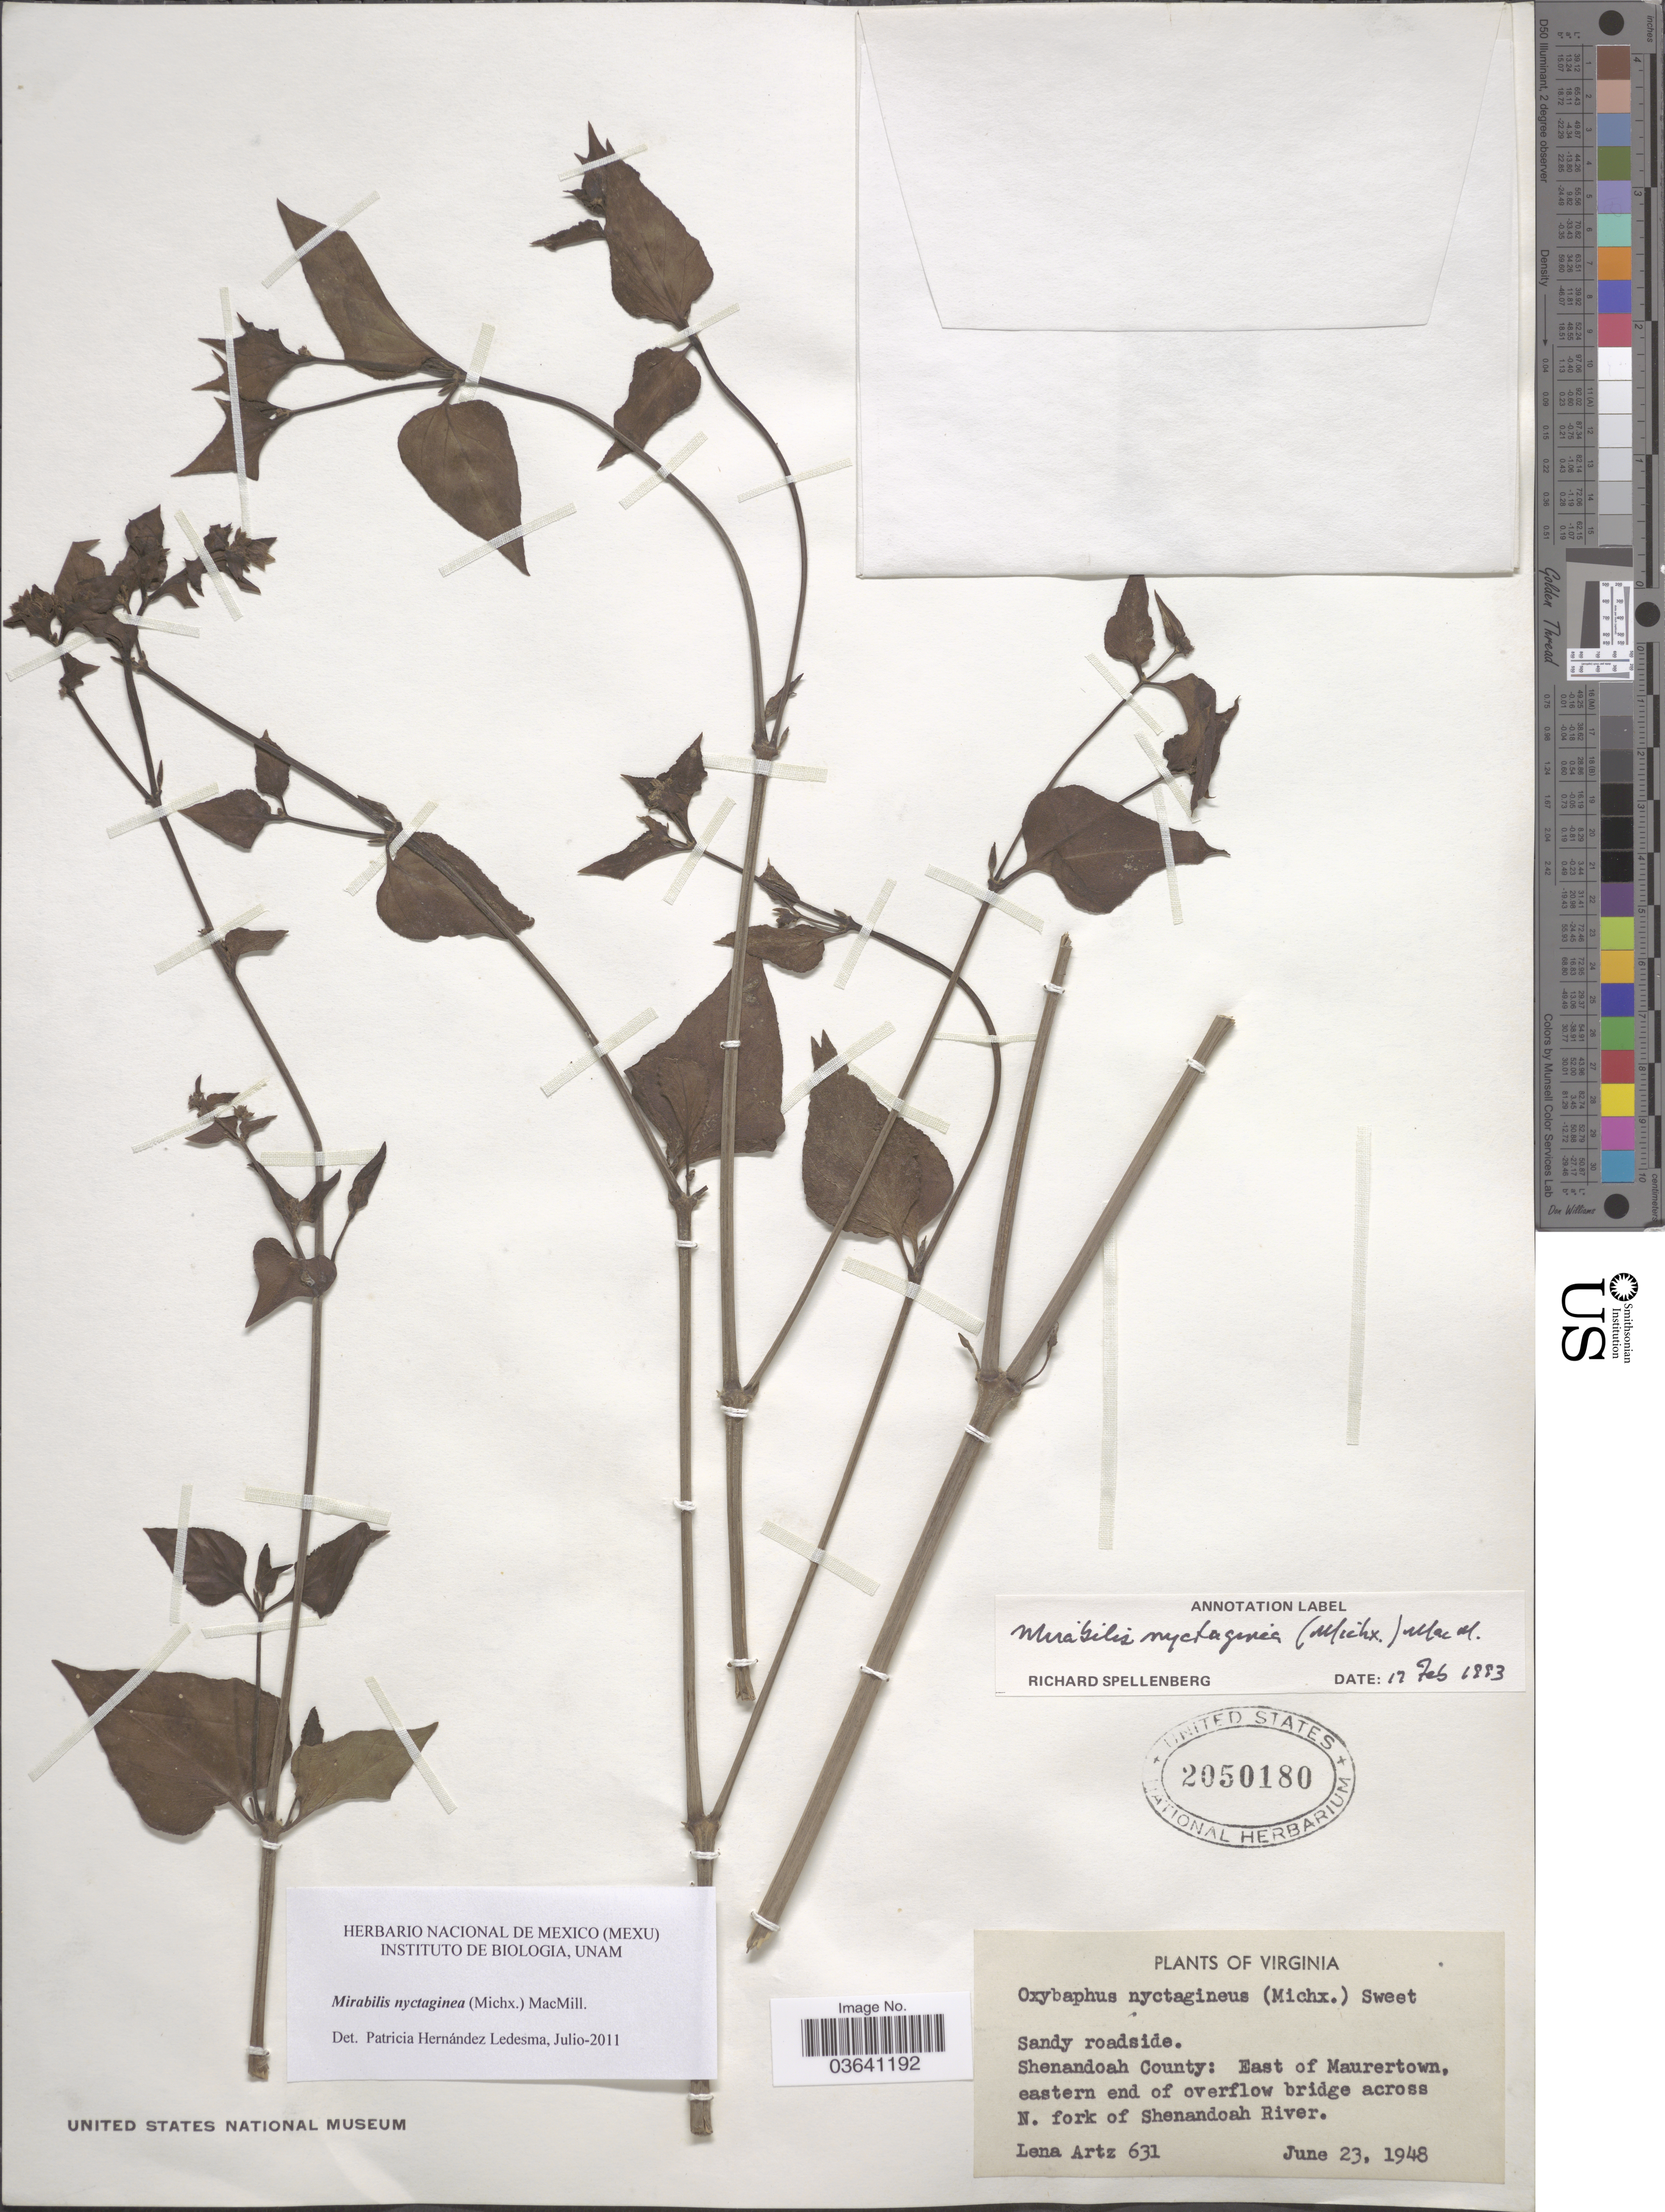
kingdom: Plantae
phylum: Tracheophyta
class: Magnoliopsida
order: Caryophyllales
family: Nyctaginaceae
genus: Mirabilis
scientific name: Mirabilis nyctaginea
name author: (Michx.) MacMill.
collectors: L. Artz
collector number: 631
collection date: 1948-06-23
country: United States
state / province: Virginia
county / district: Shenandoah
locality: Shenandoah County: East of Maurertown, eastern end of overflow bridge across N. fork of Shenandoah River.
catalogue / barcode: US 2050180